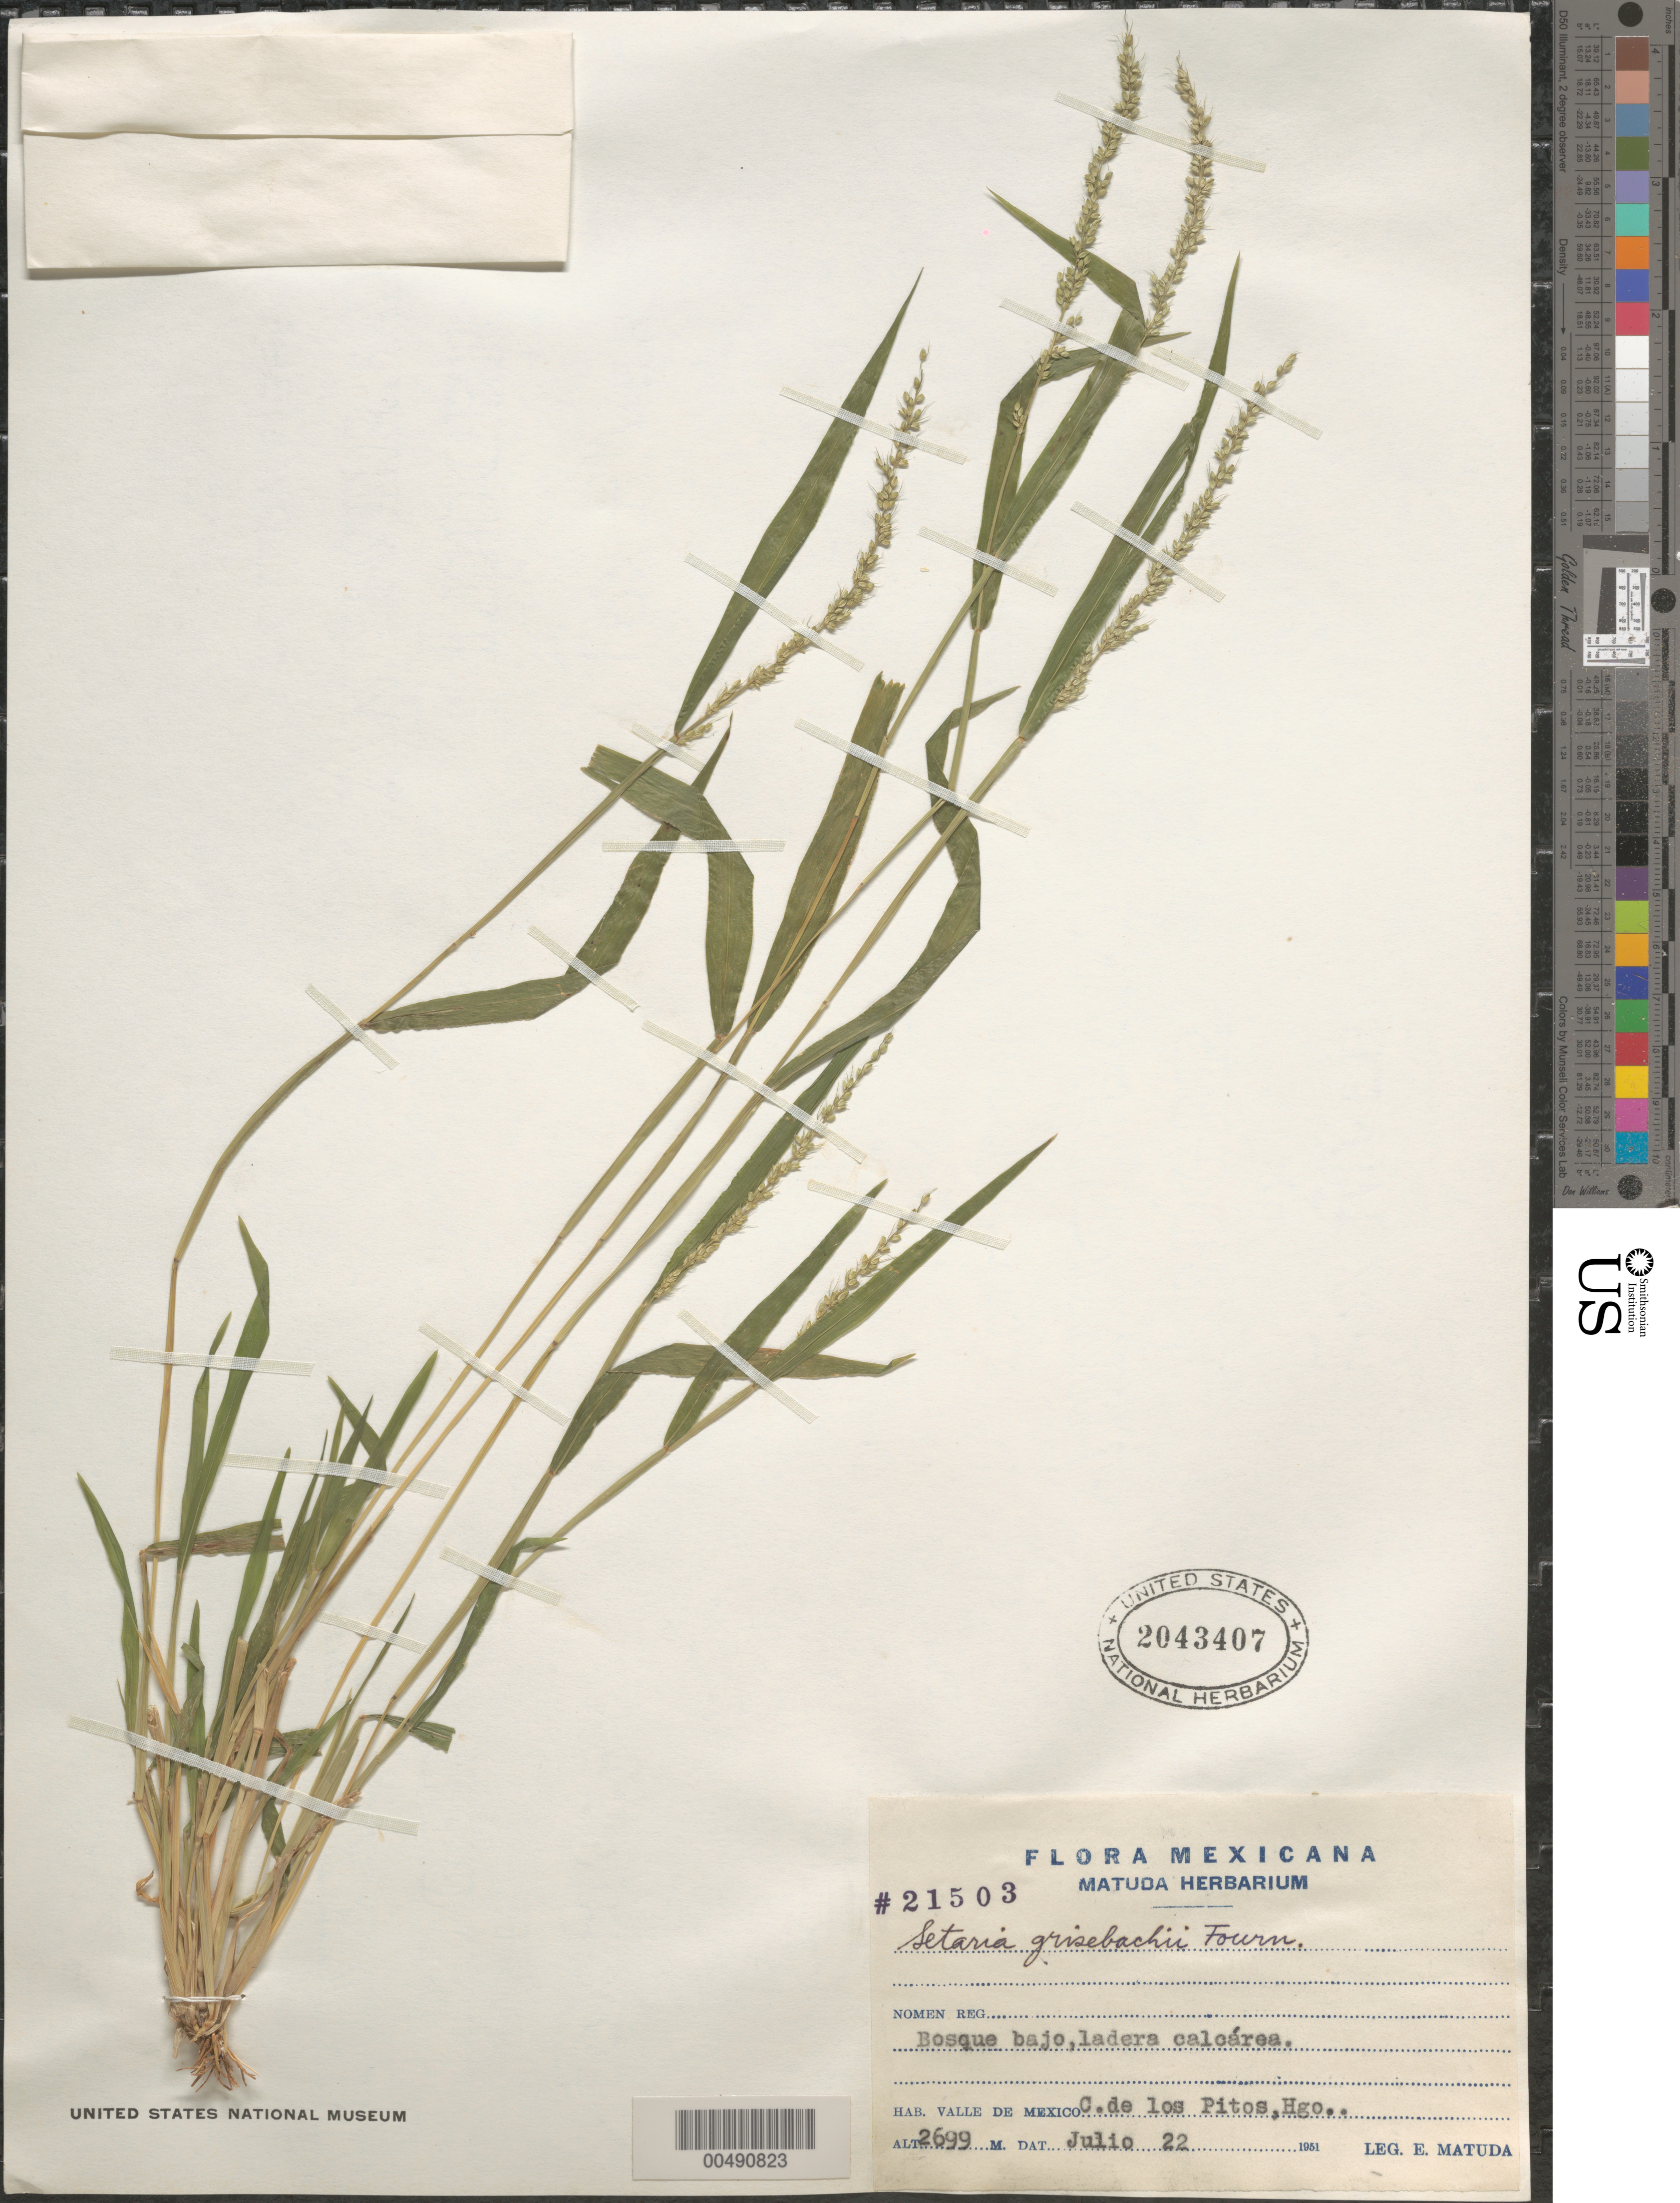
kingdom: Plantae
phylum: Tracheophyta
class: Liliopsida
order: Poales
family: Poaceae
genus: Setaria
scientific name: Setaria grisebachii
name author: E. Fourn.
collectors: E. Matuda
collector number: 21503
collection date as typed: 22 Jul 1951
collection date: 1951-07-22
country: Mexico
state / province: Hidalgo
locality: C. de los Pitos, Valle de Mexico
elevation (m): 2699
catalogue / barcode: US 2043407